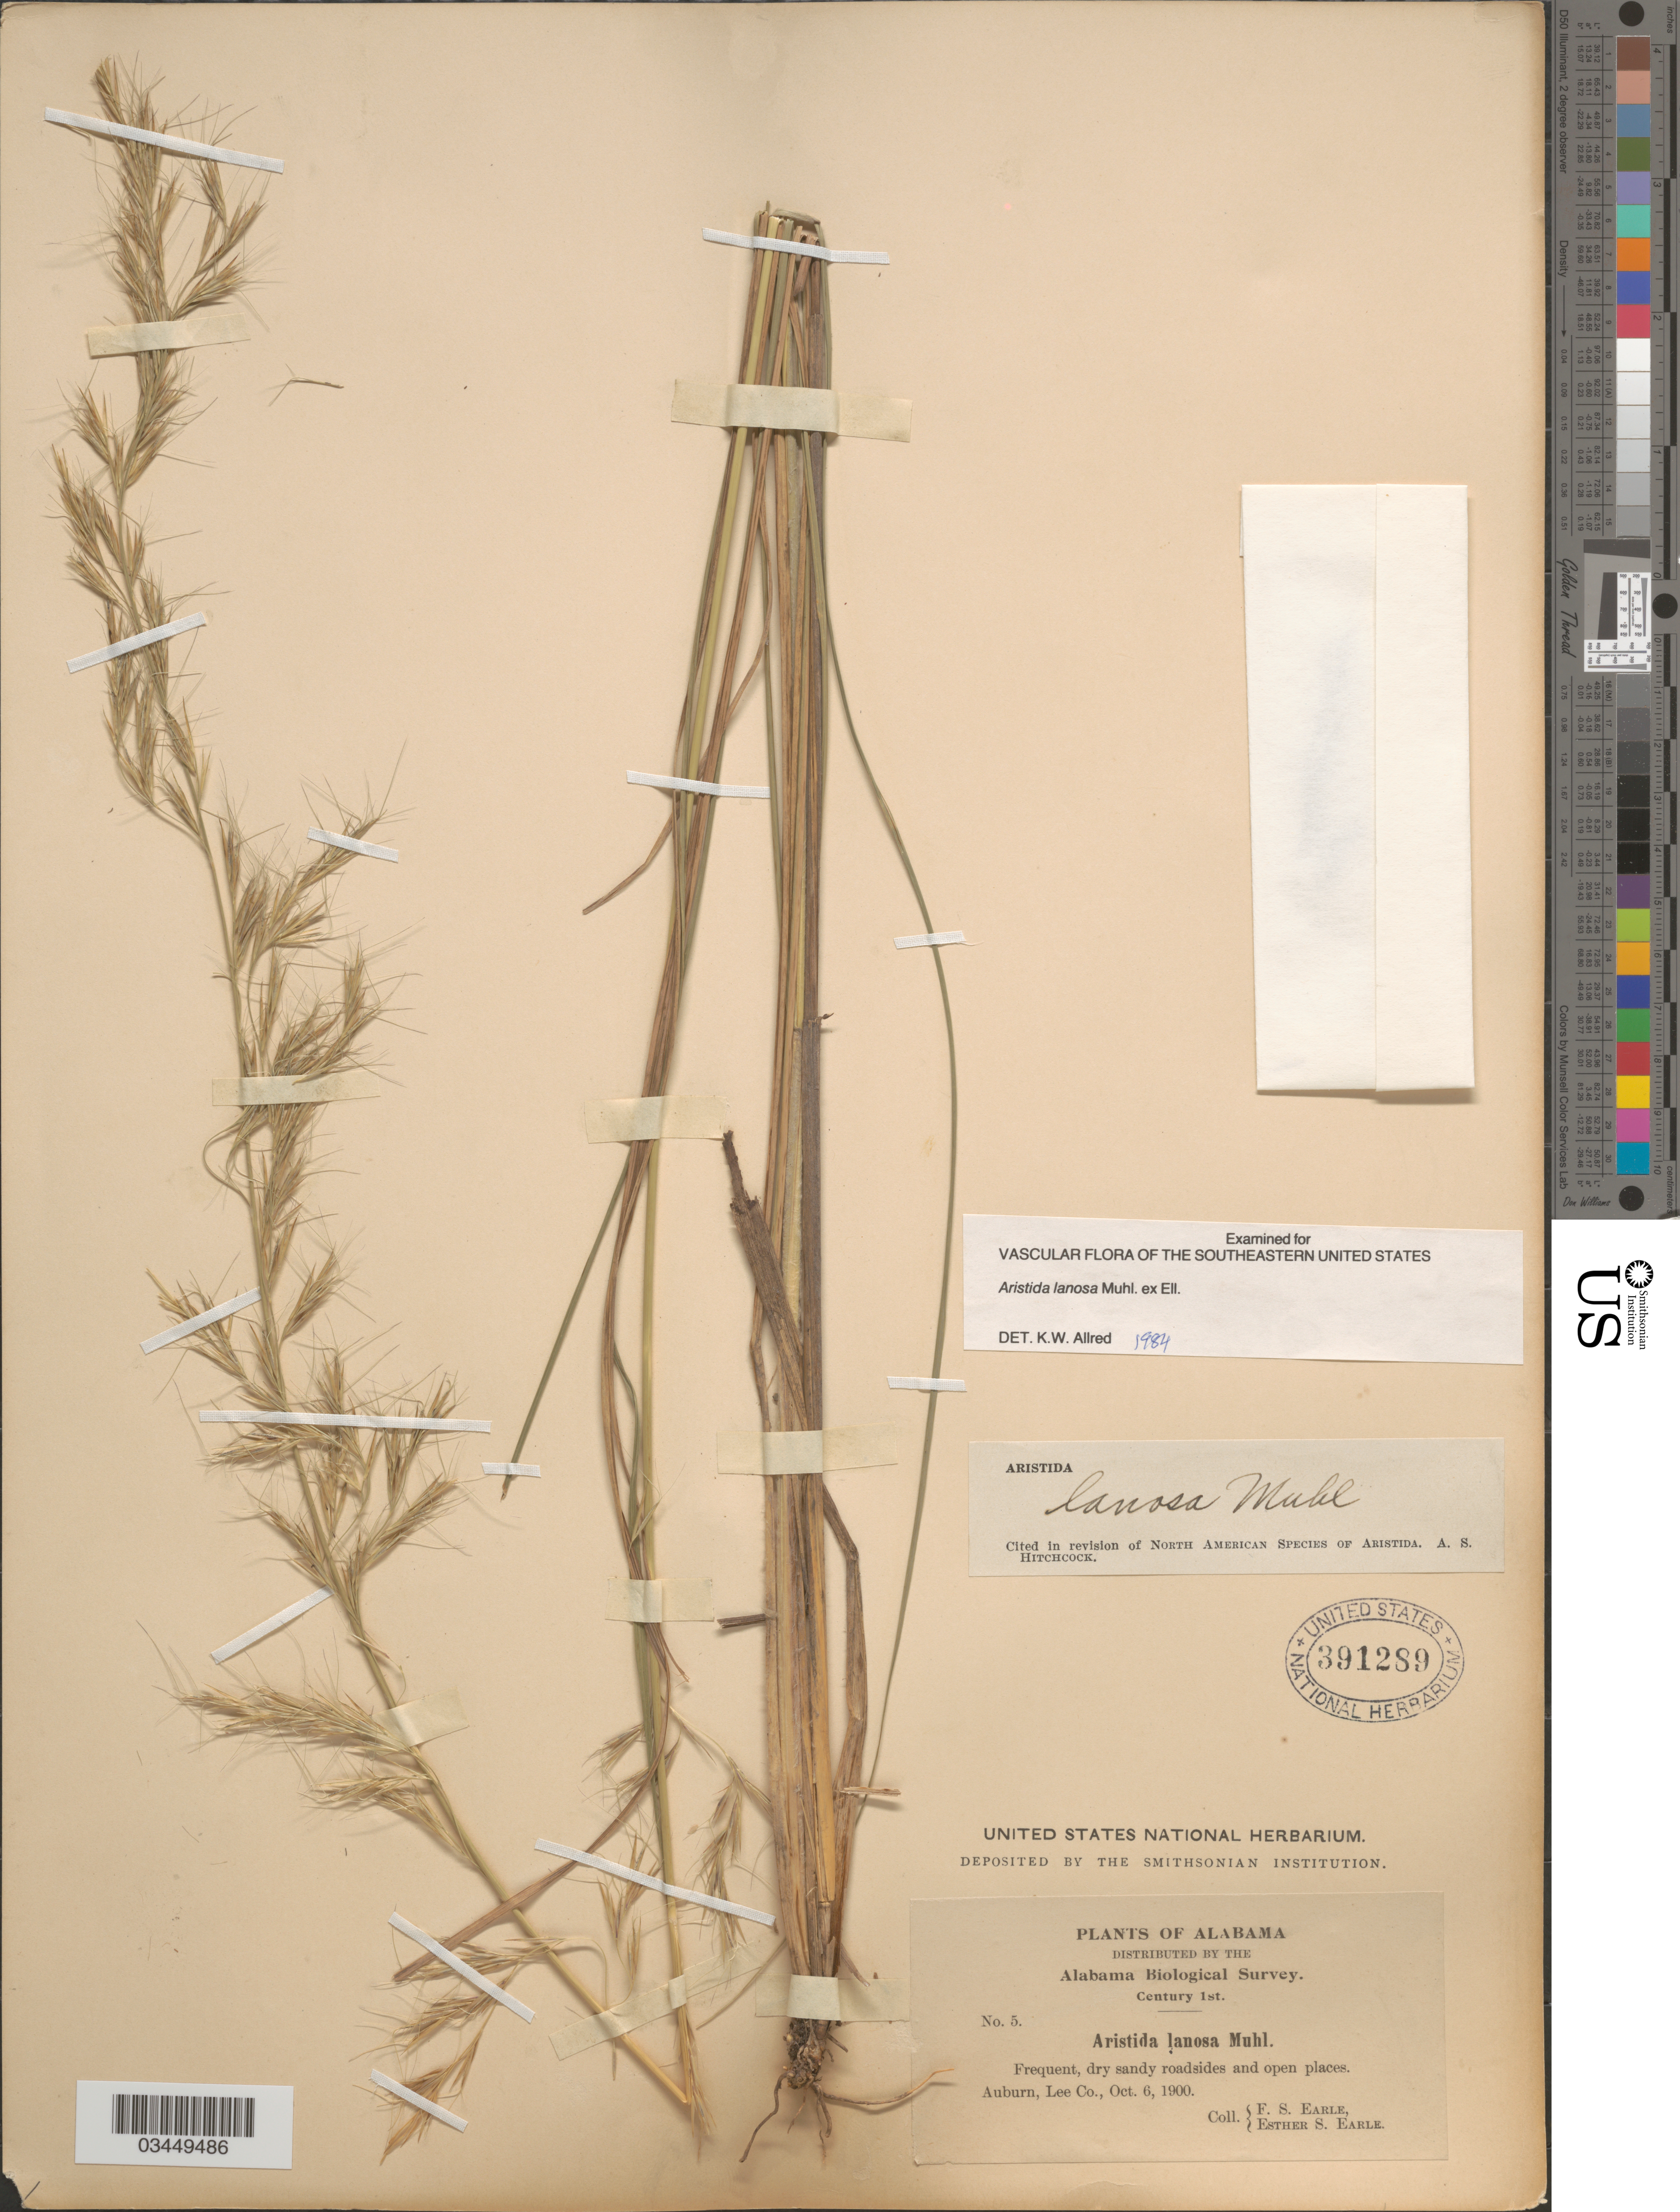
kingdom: Plantae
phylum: Tracheophyta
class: Liliopsida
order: Poales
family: Poaceae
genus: Aristida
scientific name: Aristida lanosa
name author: Muhl.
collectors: F. S. Earle & E. S. Earle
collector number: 5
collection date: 1900-10-06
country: United States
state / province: Alabama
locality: Alabama Biological Survey. Auburn, Lee Co.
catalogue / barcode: US 391289